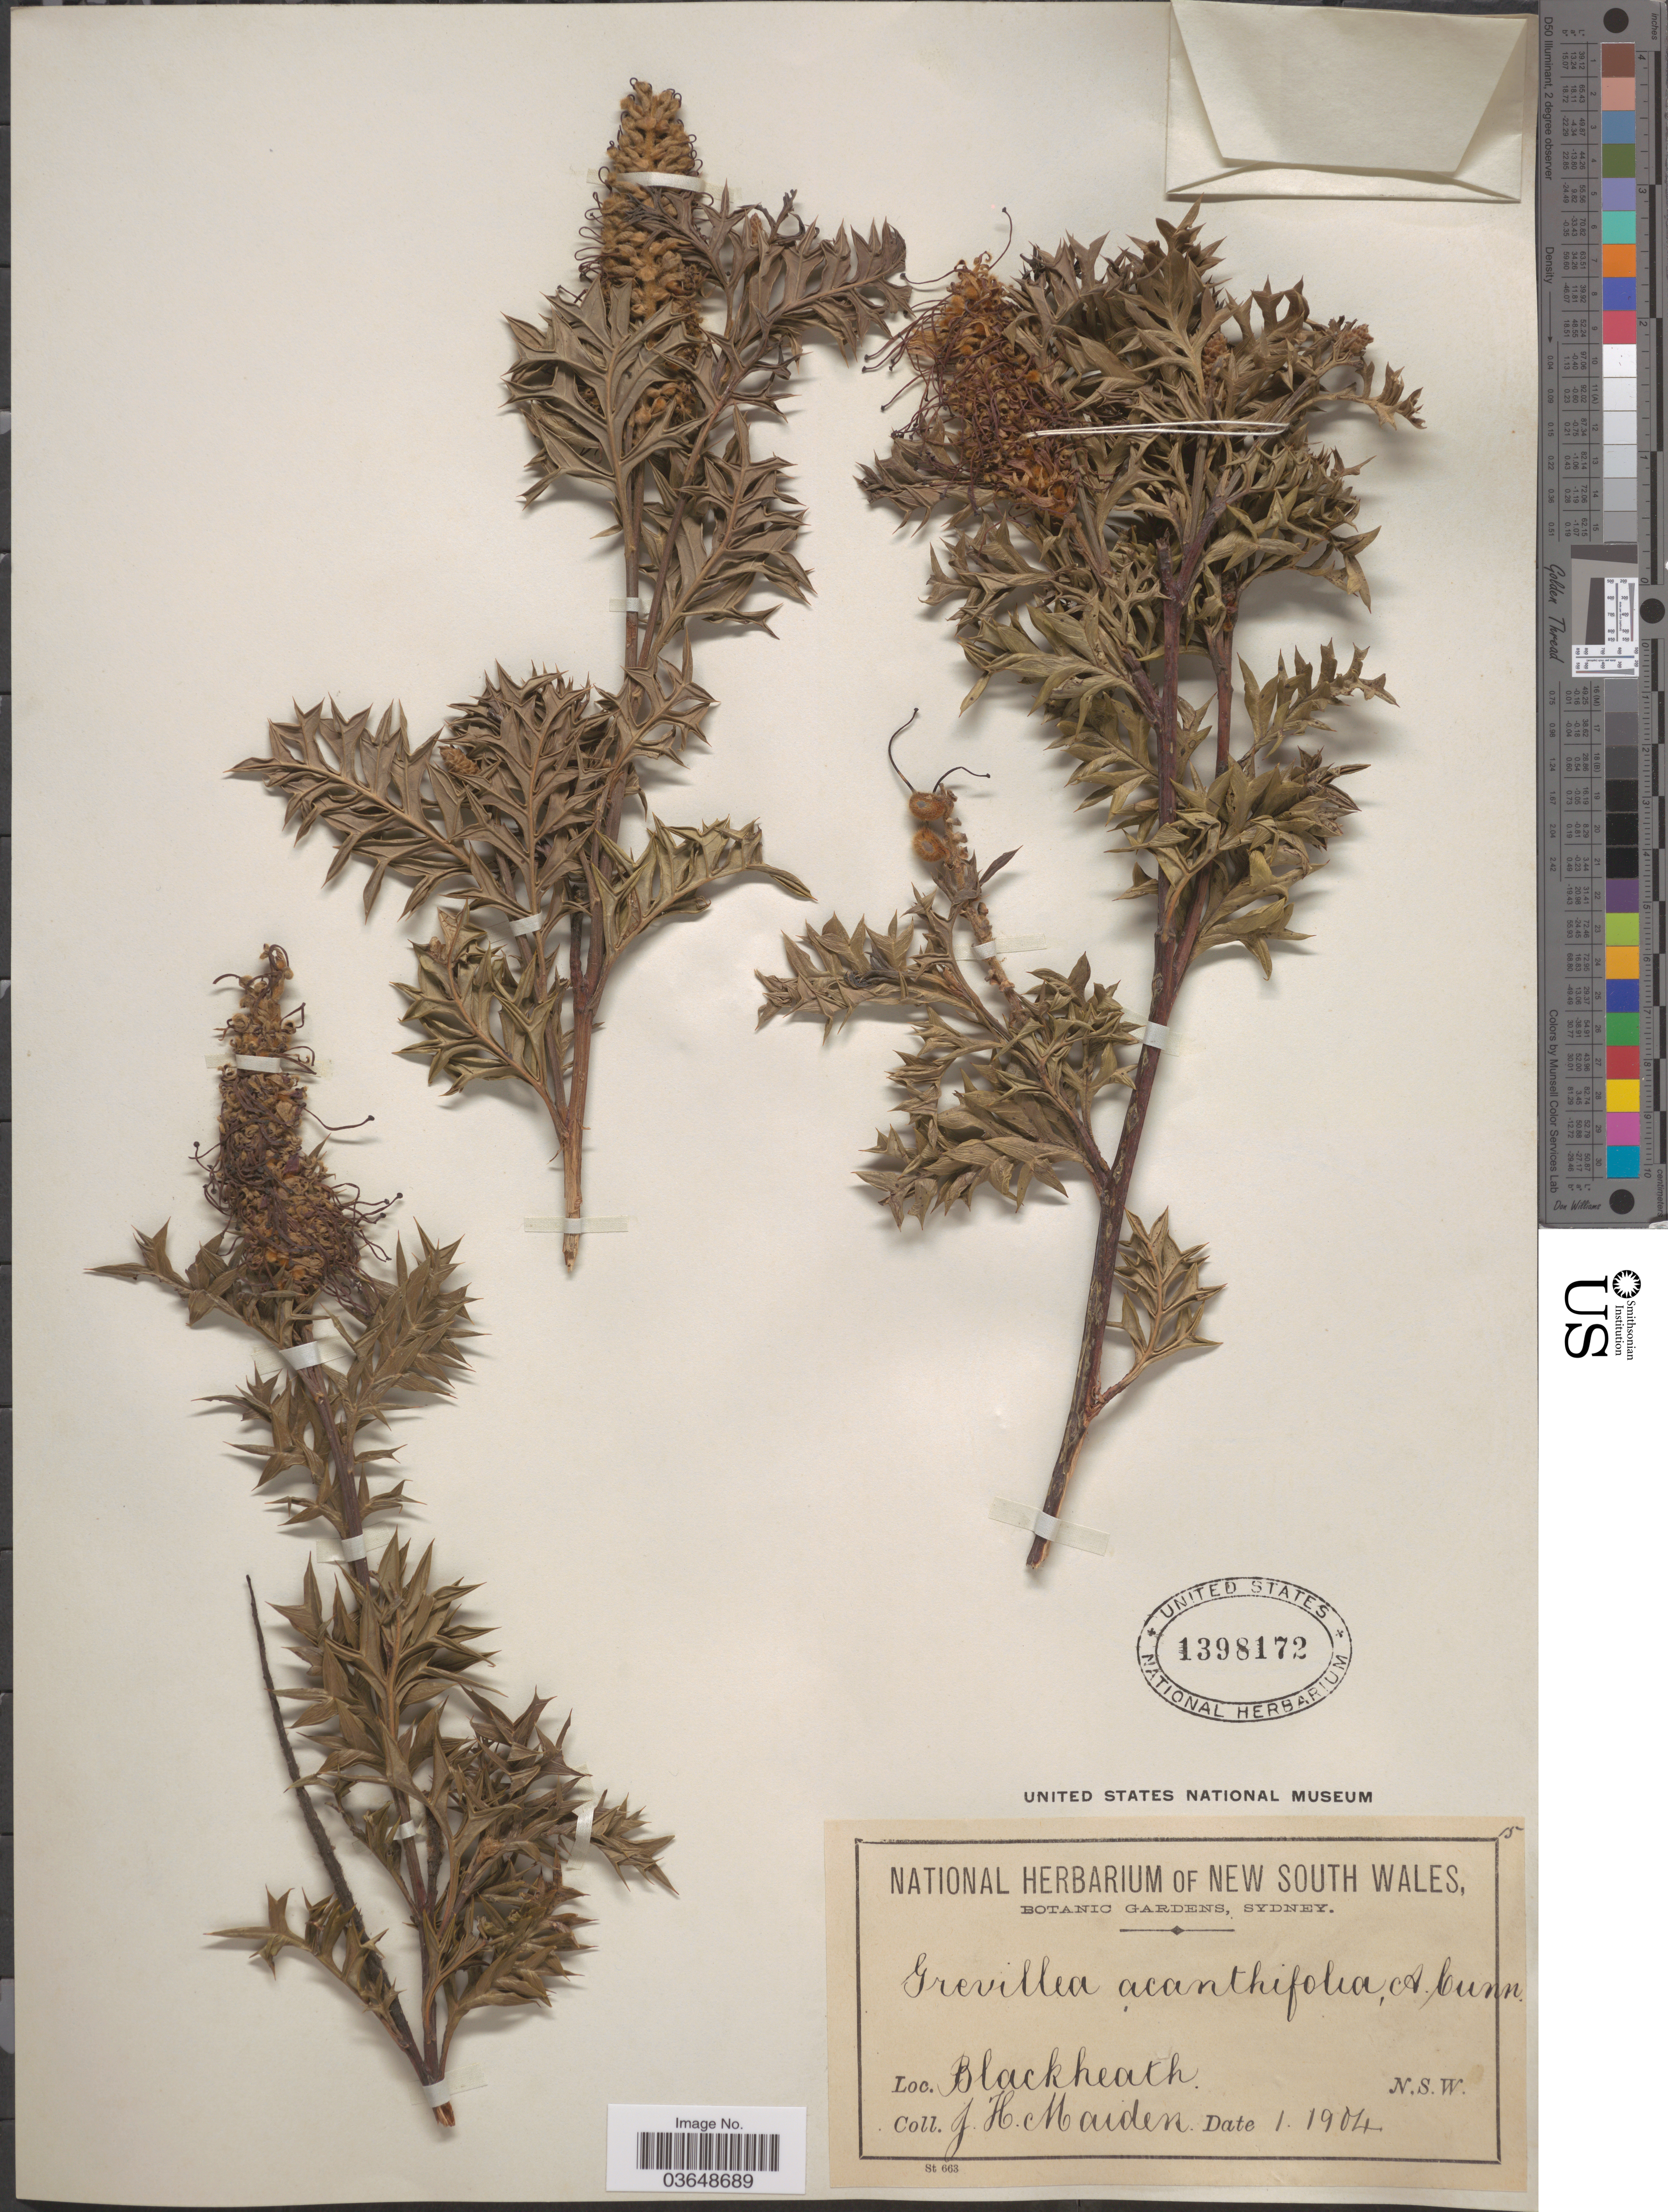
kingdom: Plantae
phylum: Tracheophyta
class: Magnoliopsida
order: Proteales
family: Proteaceae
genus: Grevillea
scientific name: Grevillea acanthifolia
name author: A. Cunn.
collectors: J. Maiden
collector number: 15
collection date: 1904-01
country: Australia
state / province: New South Wales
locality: Blackheath.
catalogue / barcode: US 1398172